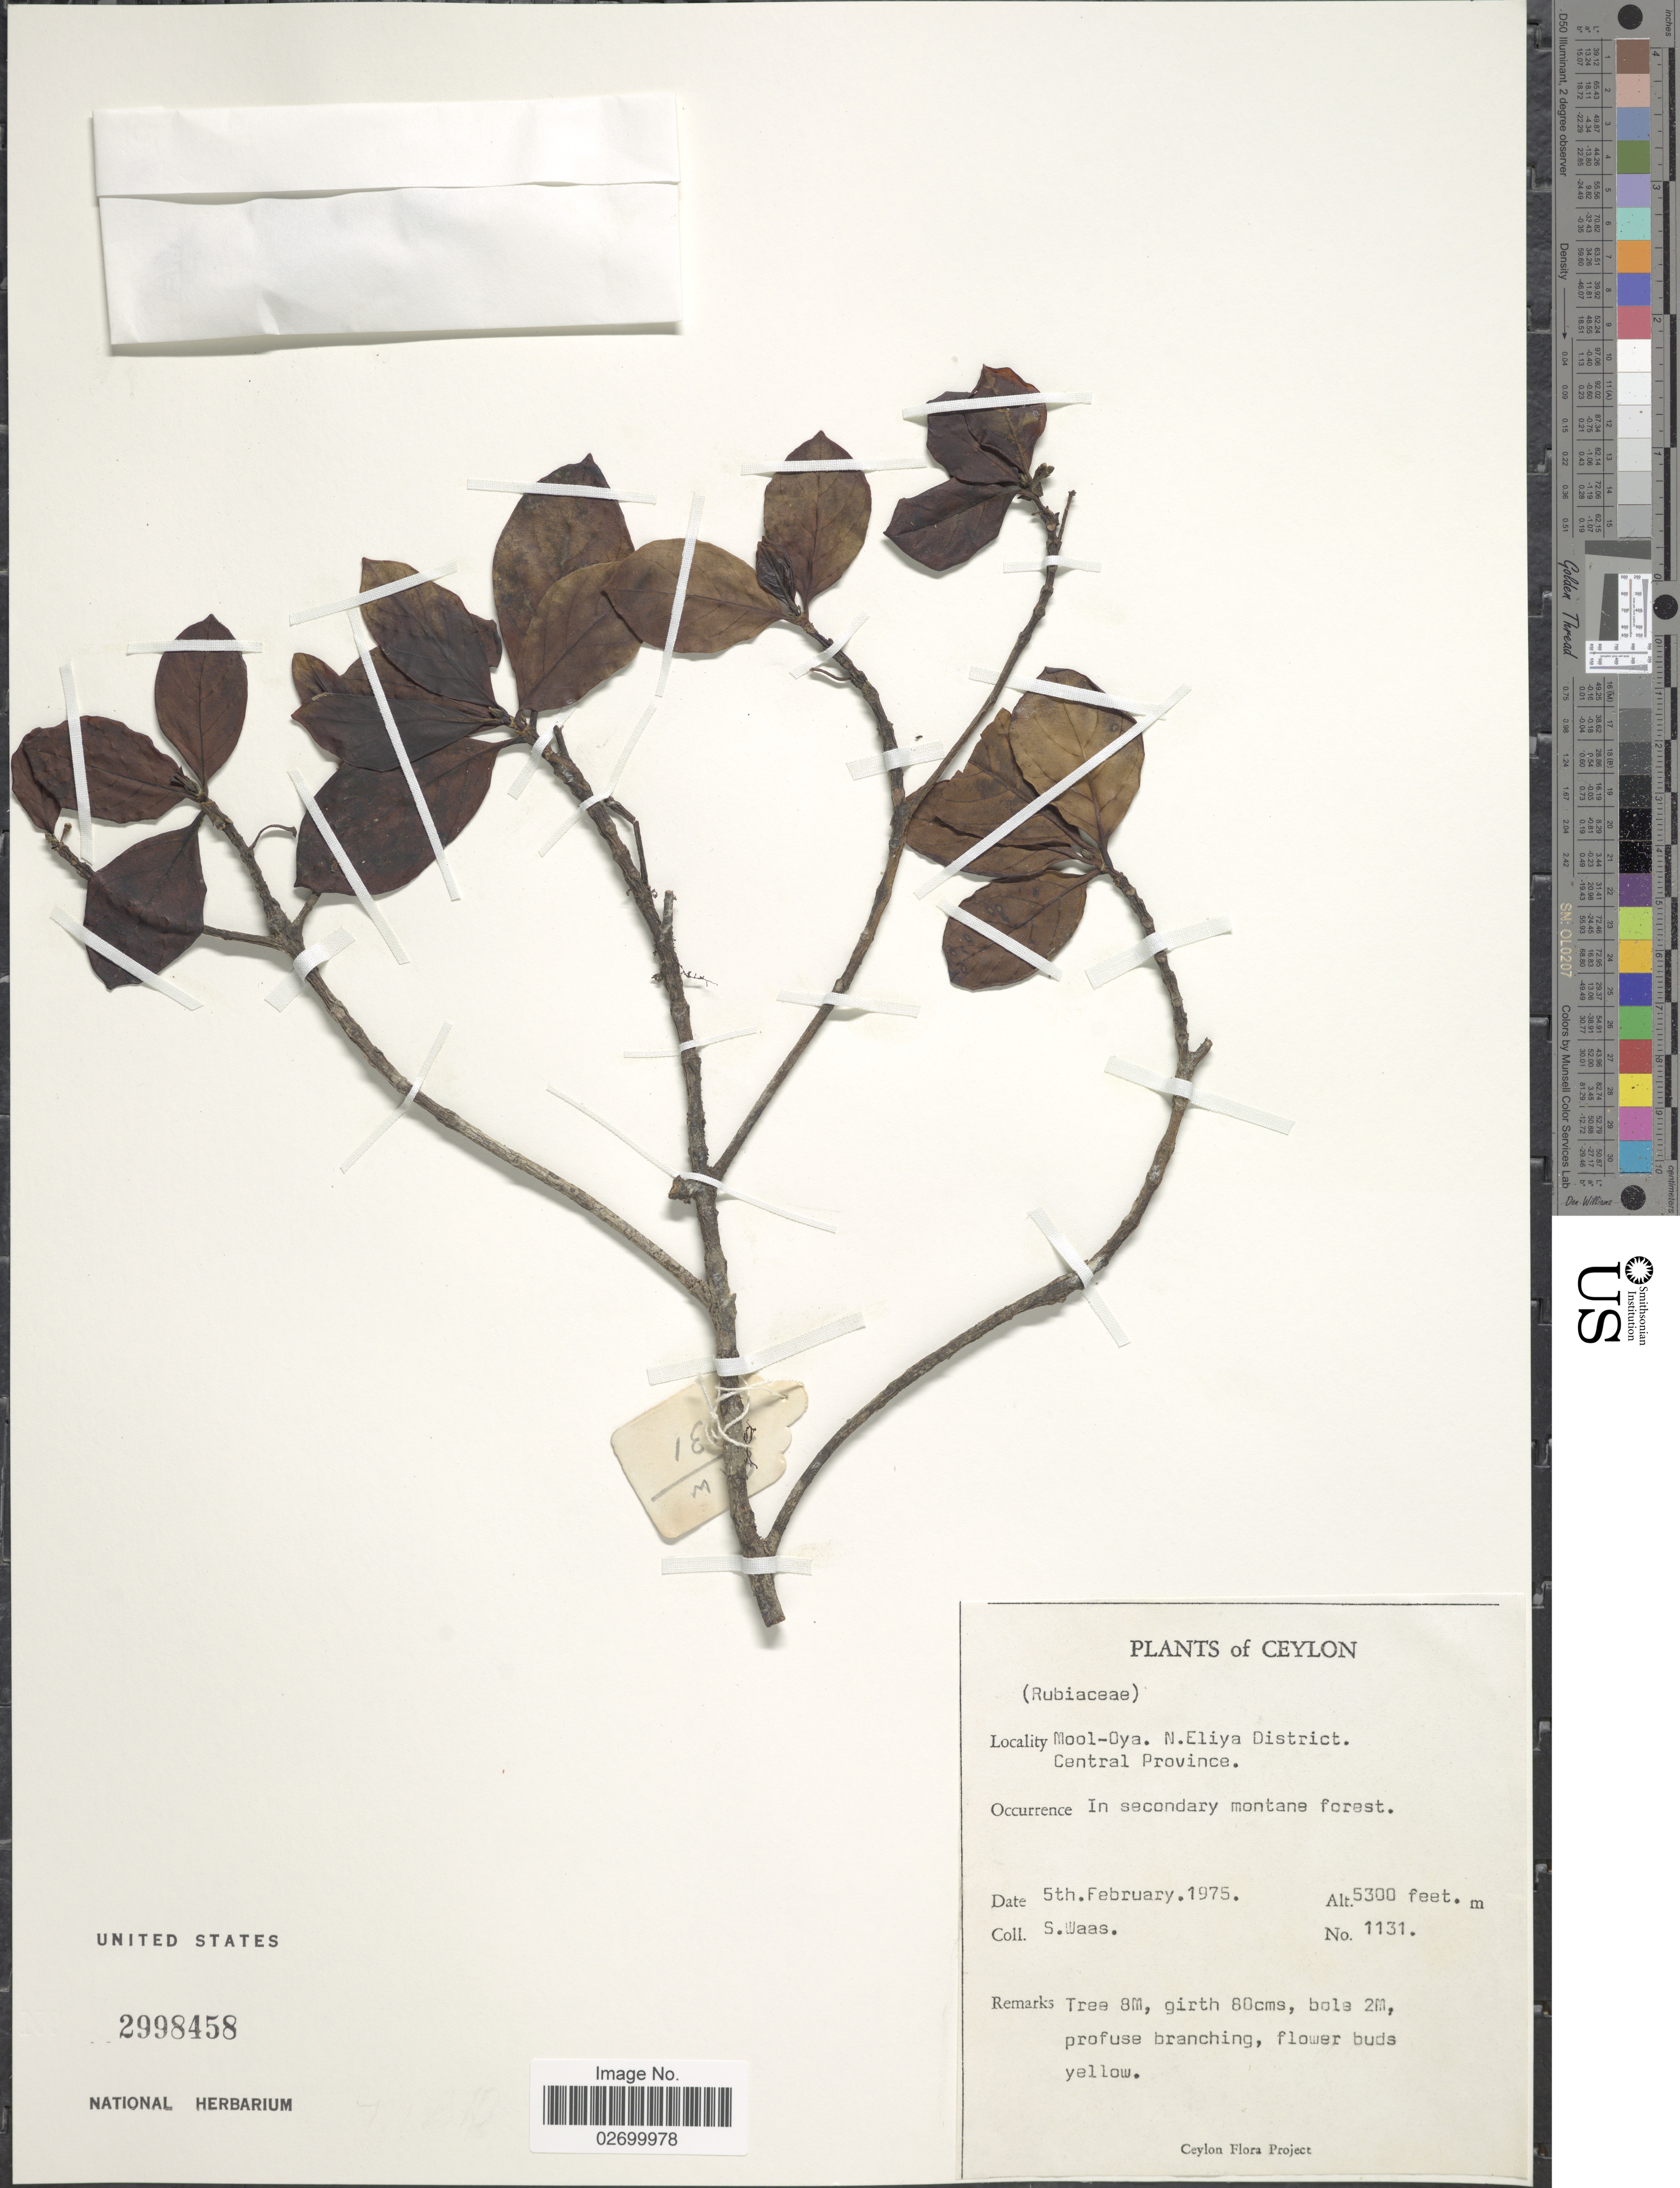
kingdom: Plantae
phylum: Tracheophyta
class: Magnoliopsida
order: Gentianales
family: Rubiaceae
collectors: S. Waas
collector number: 1131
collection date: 1975-02-05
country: Sri Lanka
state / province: Central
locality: Ceylon, Mool-Oya. N. Eliya District.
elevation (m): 1615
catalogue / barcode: US 2998458